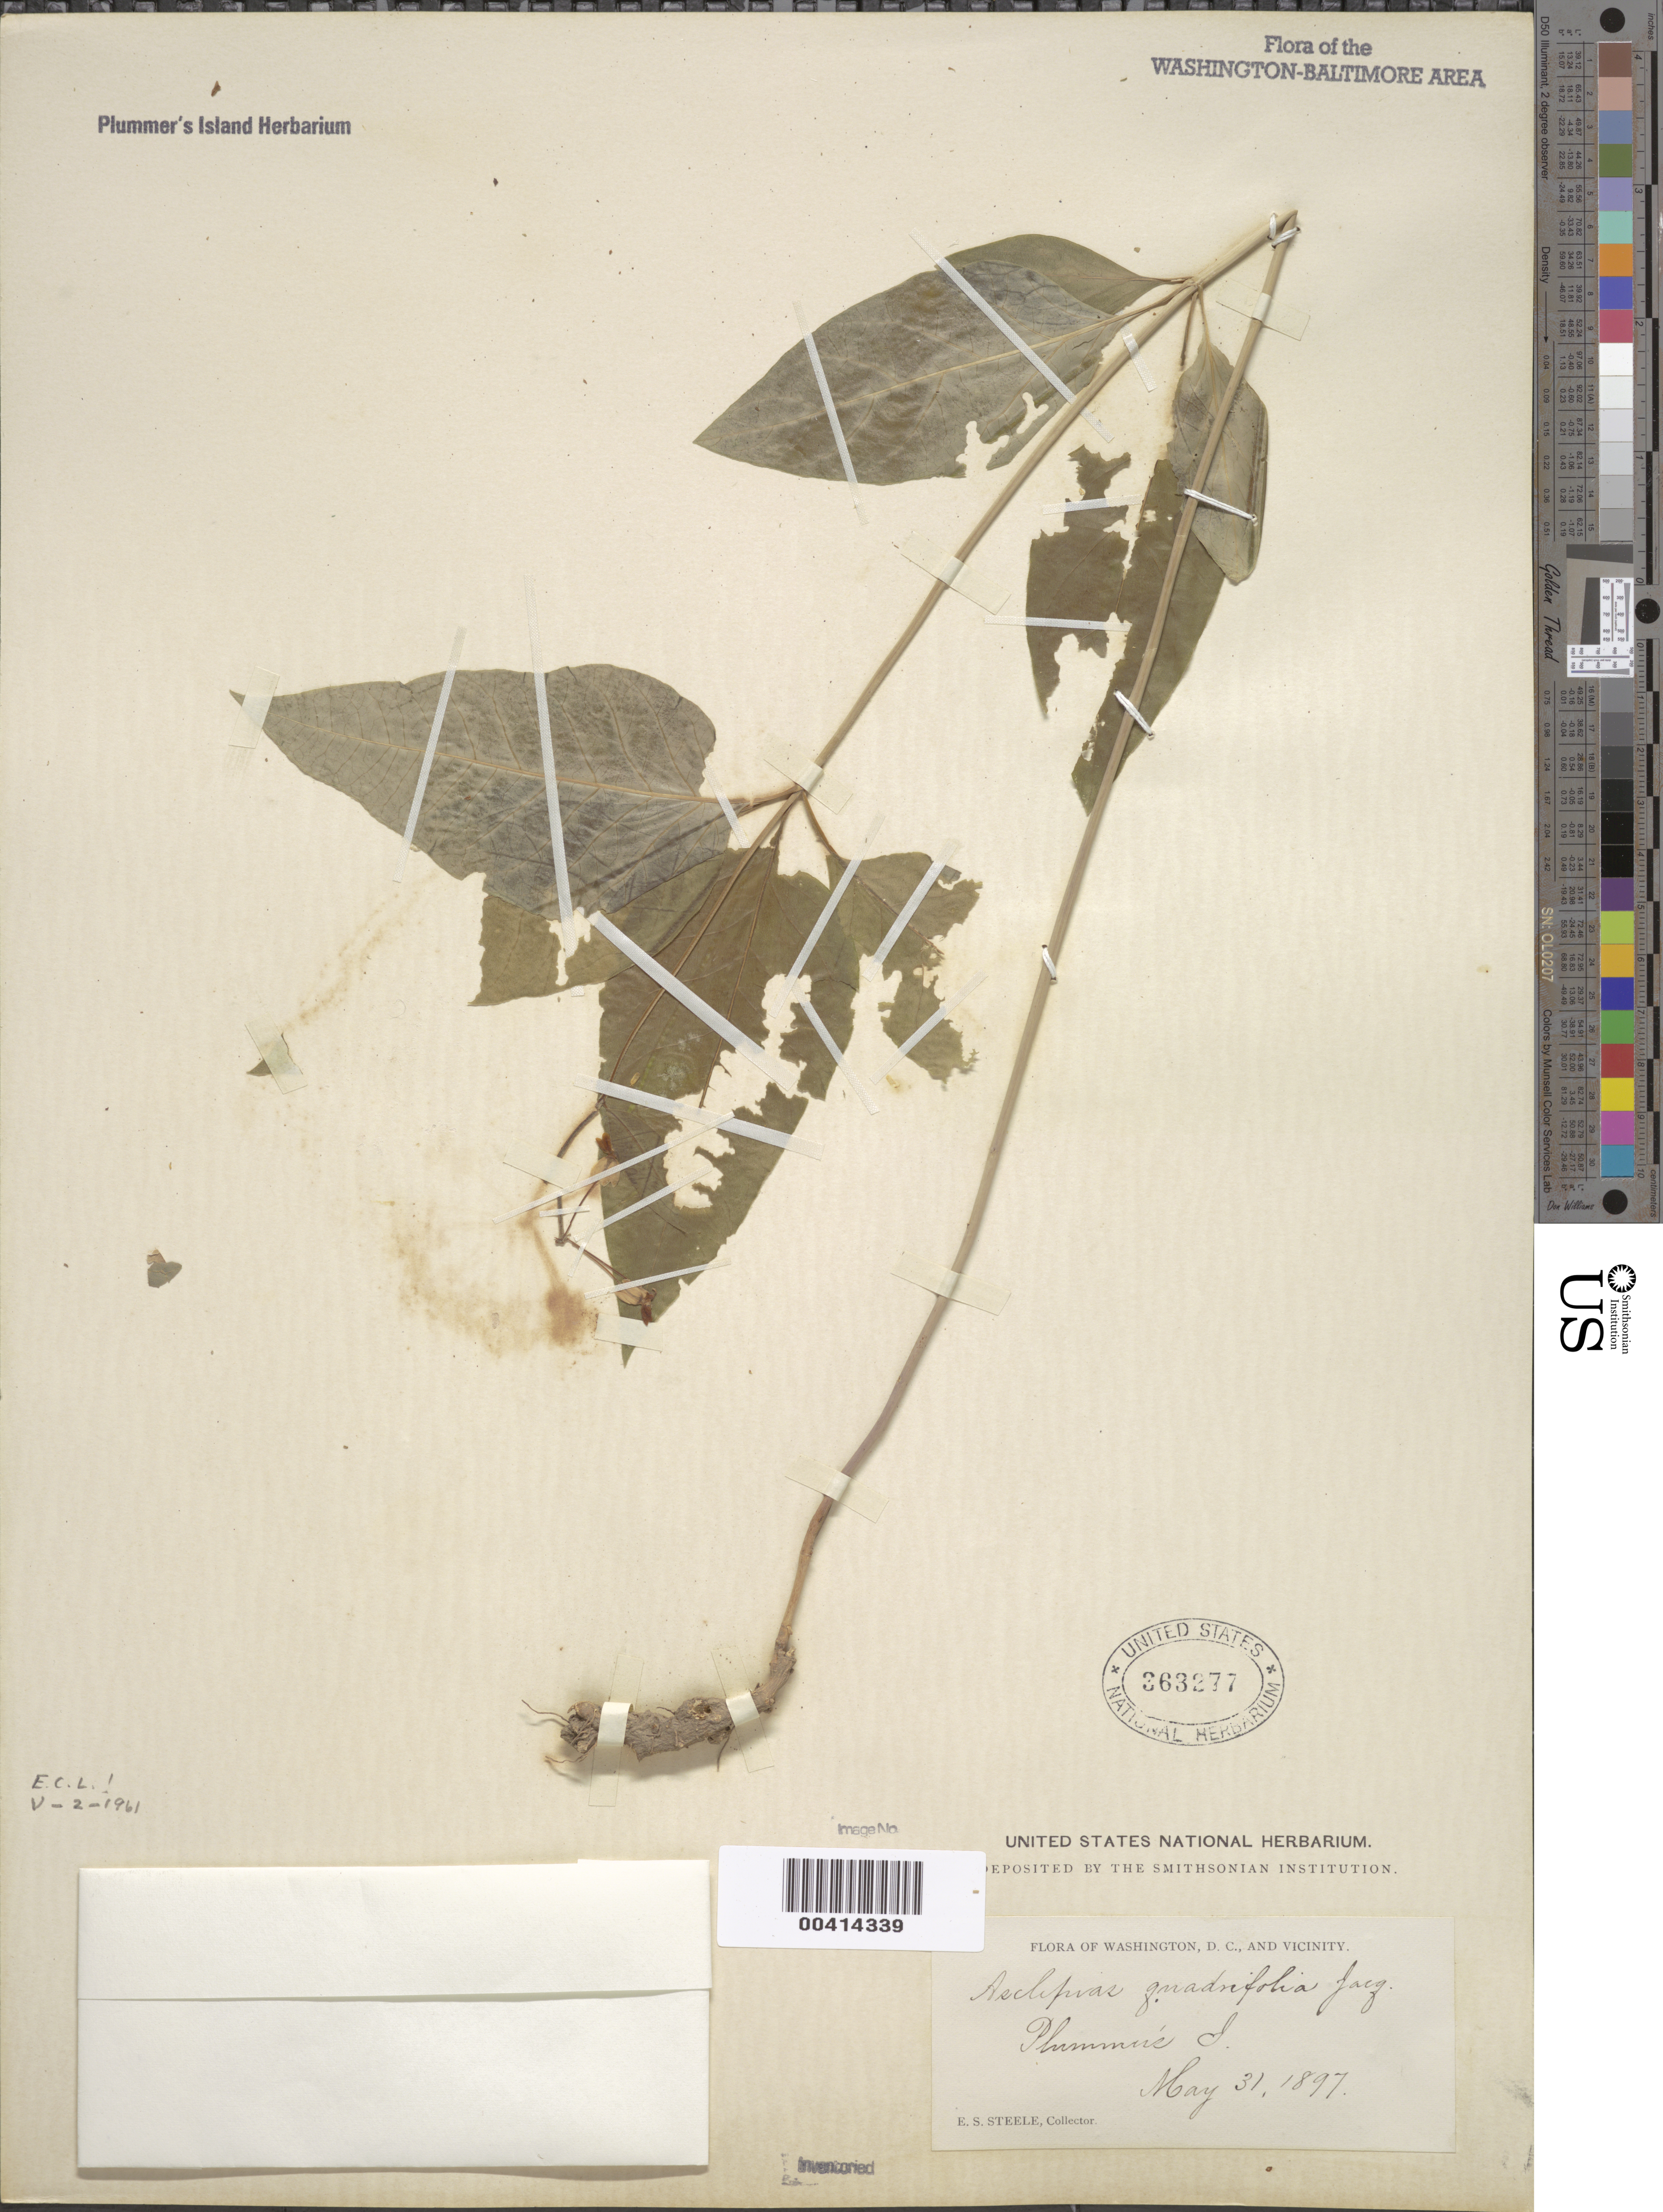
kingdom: Plantae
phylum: Tracheophyta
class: Magnoliopsida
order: Gentianales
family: Apocynaceae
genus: Asclepias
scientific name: Asclepias quadrifolia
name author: Jacq.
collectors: E. Steele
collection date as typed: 31 May 1897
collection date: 1897-05-31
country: United States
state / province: Maryland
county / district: Montgomery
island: Plummers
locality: Plummer's Island C. & O. Canal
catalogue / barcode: US 363277